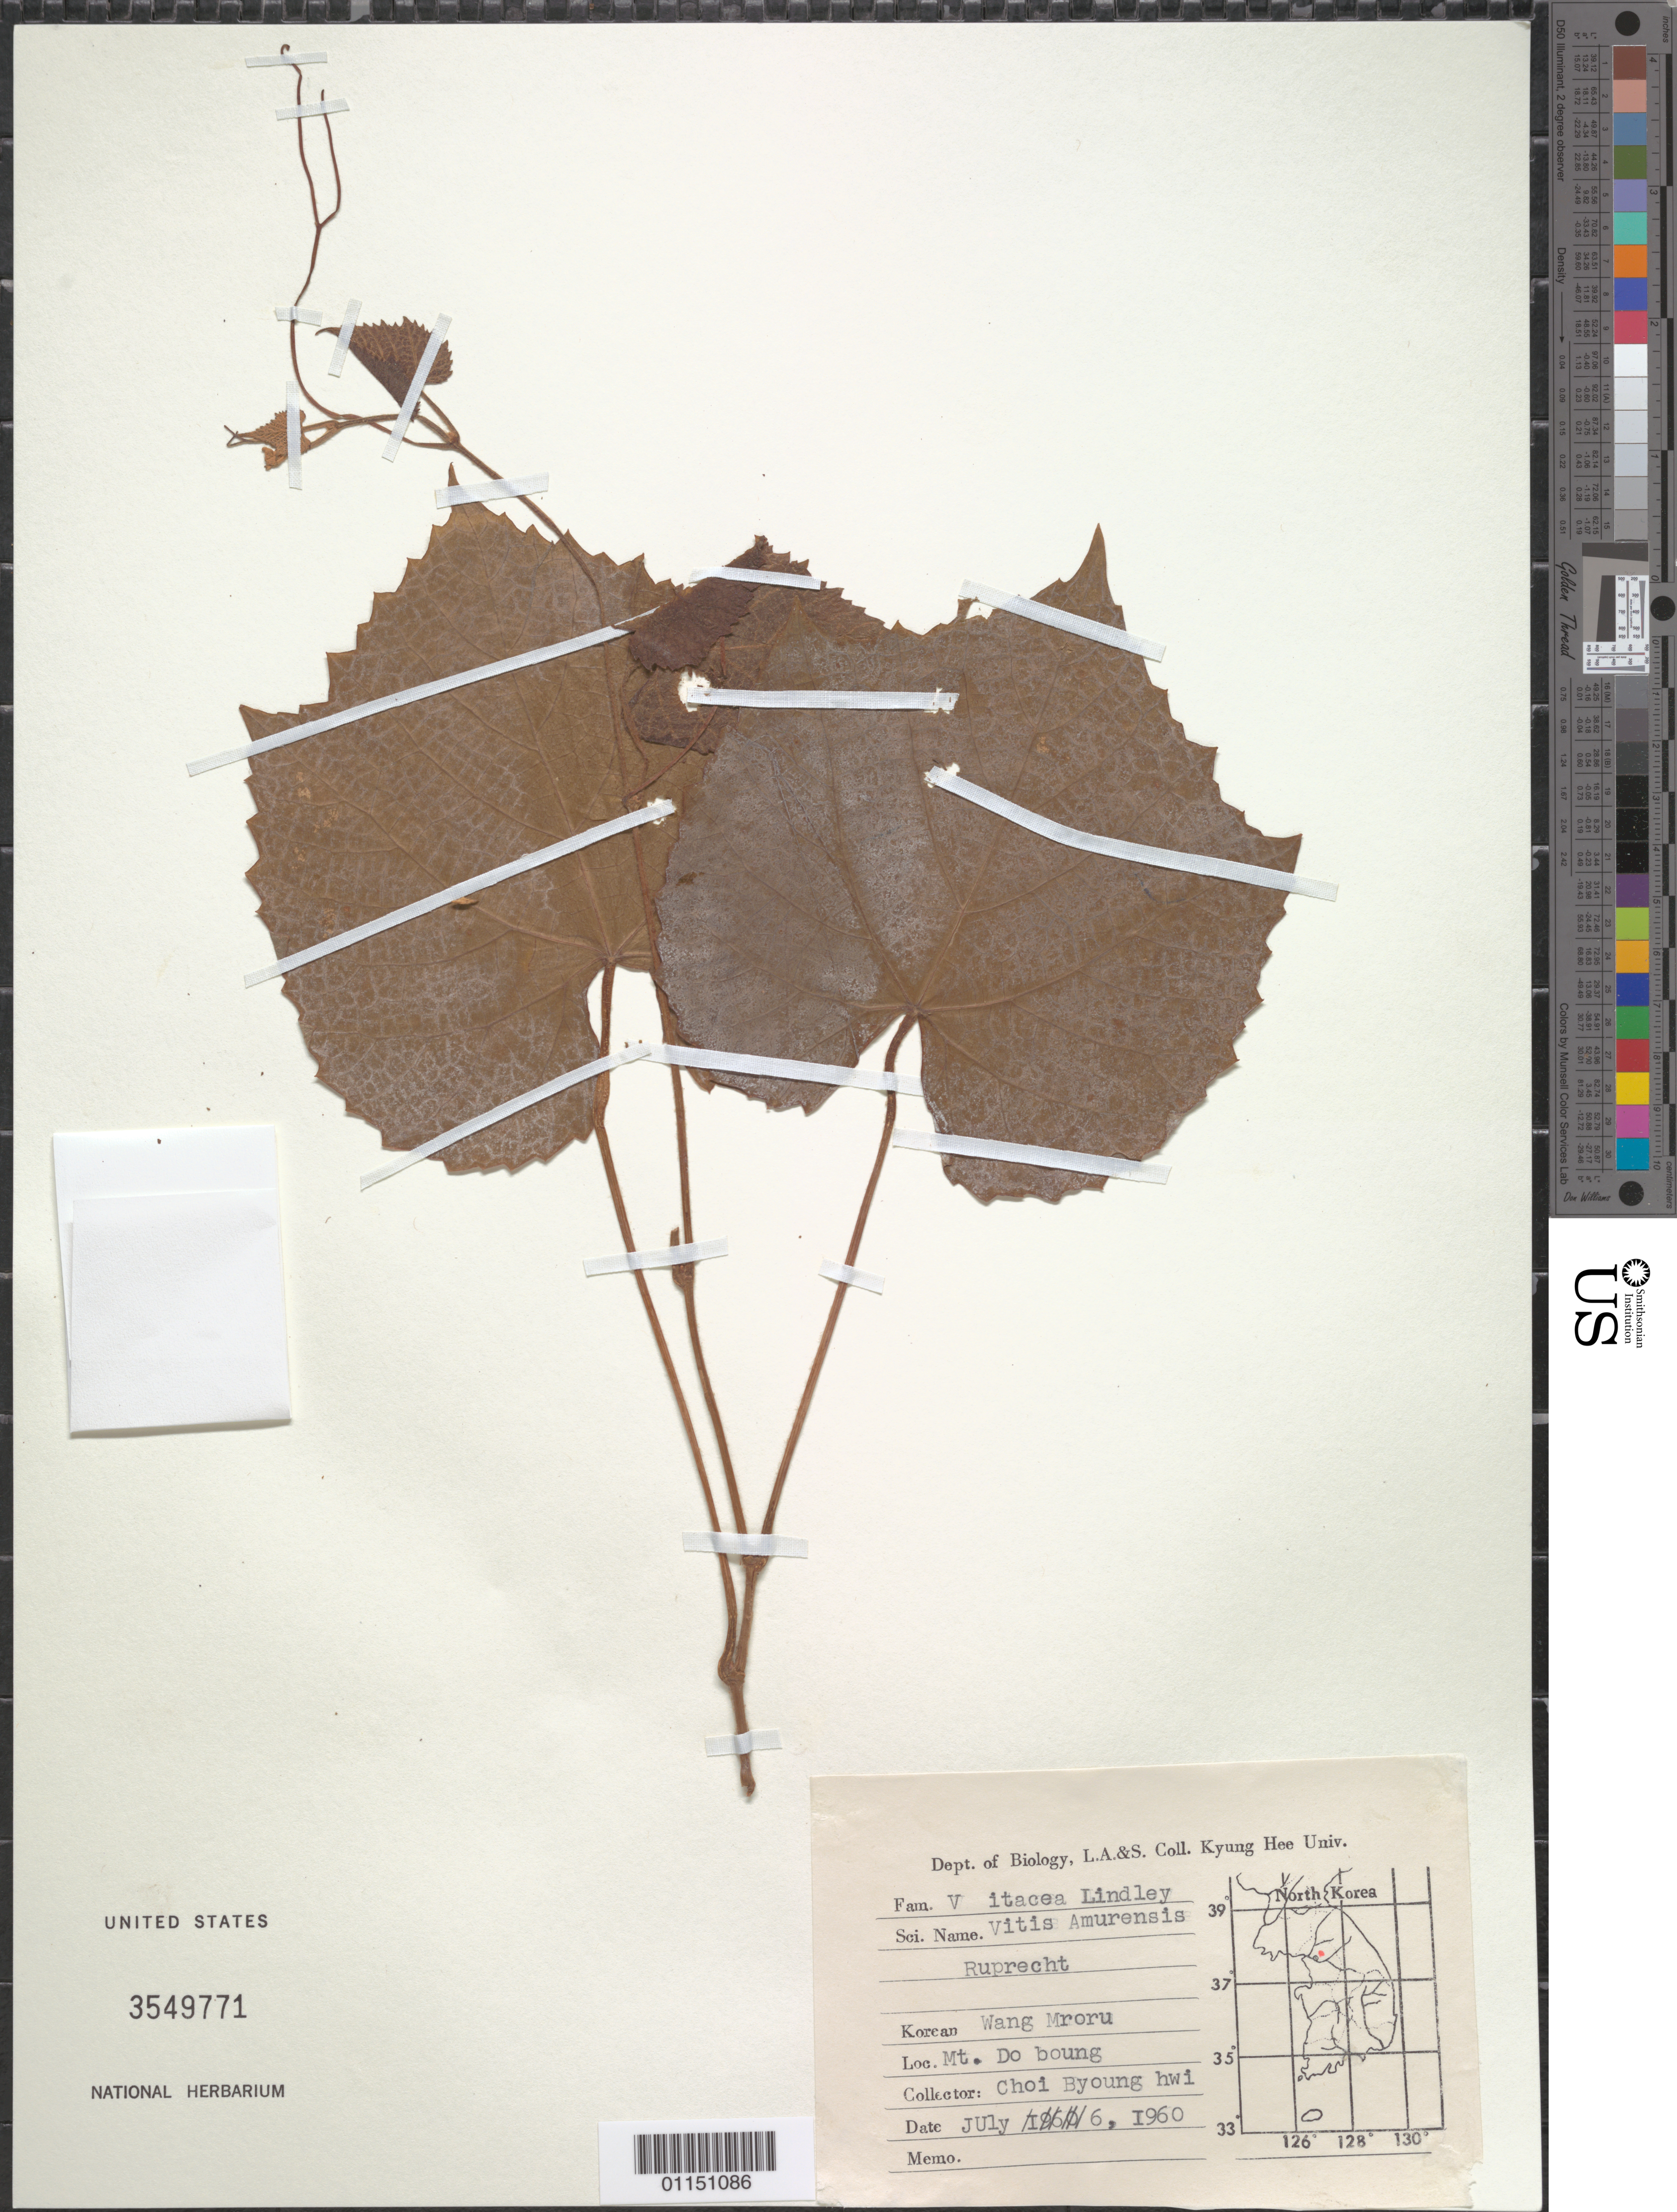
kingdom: Plantae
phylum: Tracheophyta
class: Magnoliopsida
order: Vitales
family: Vitaceae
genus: Vitis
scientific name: Vitis amurensis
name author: Rupr.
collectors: B.H. Choi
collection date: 1960-07-06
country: North Korea / South Korea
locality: Wang Mroru. Mt Do Boung.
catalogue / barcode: US 3549771